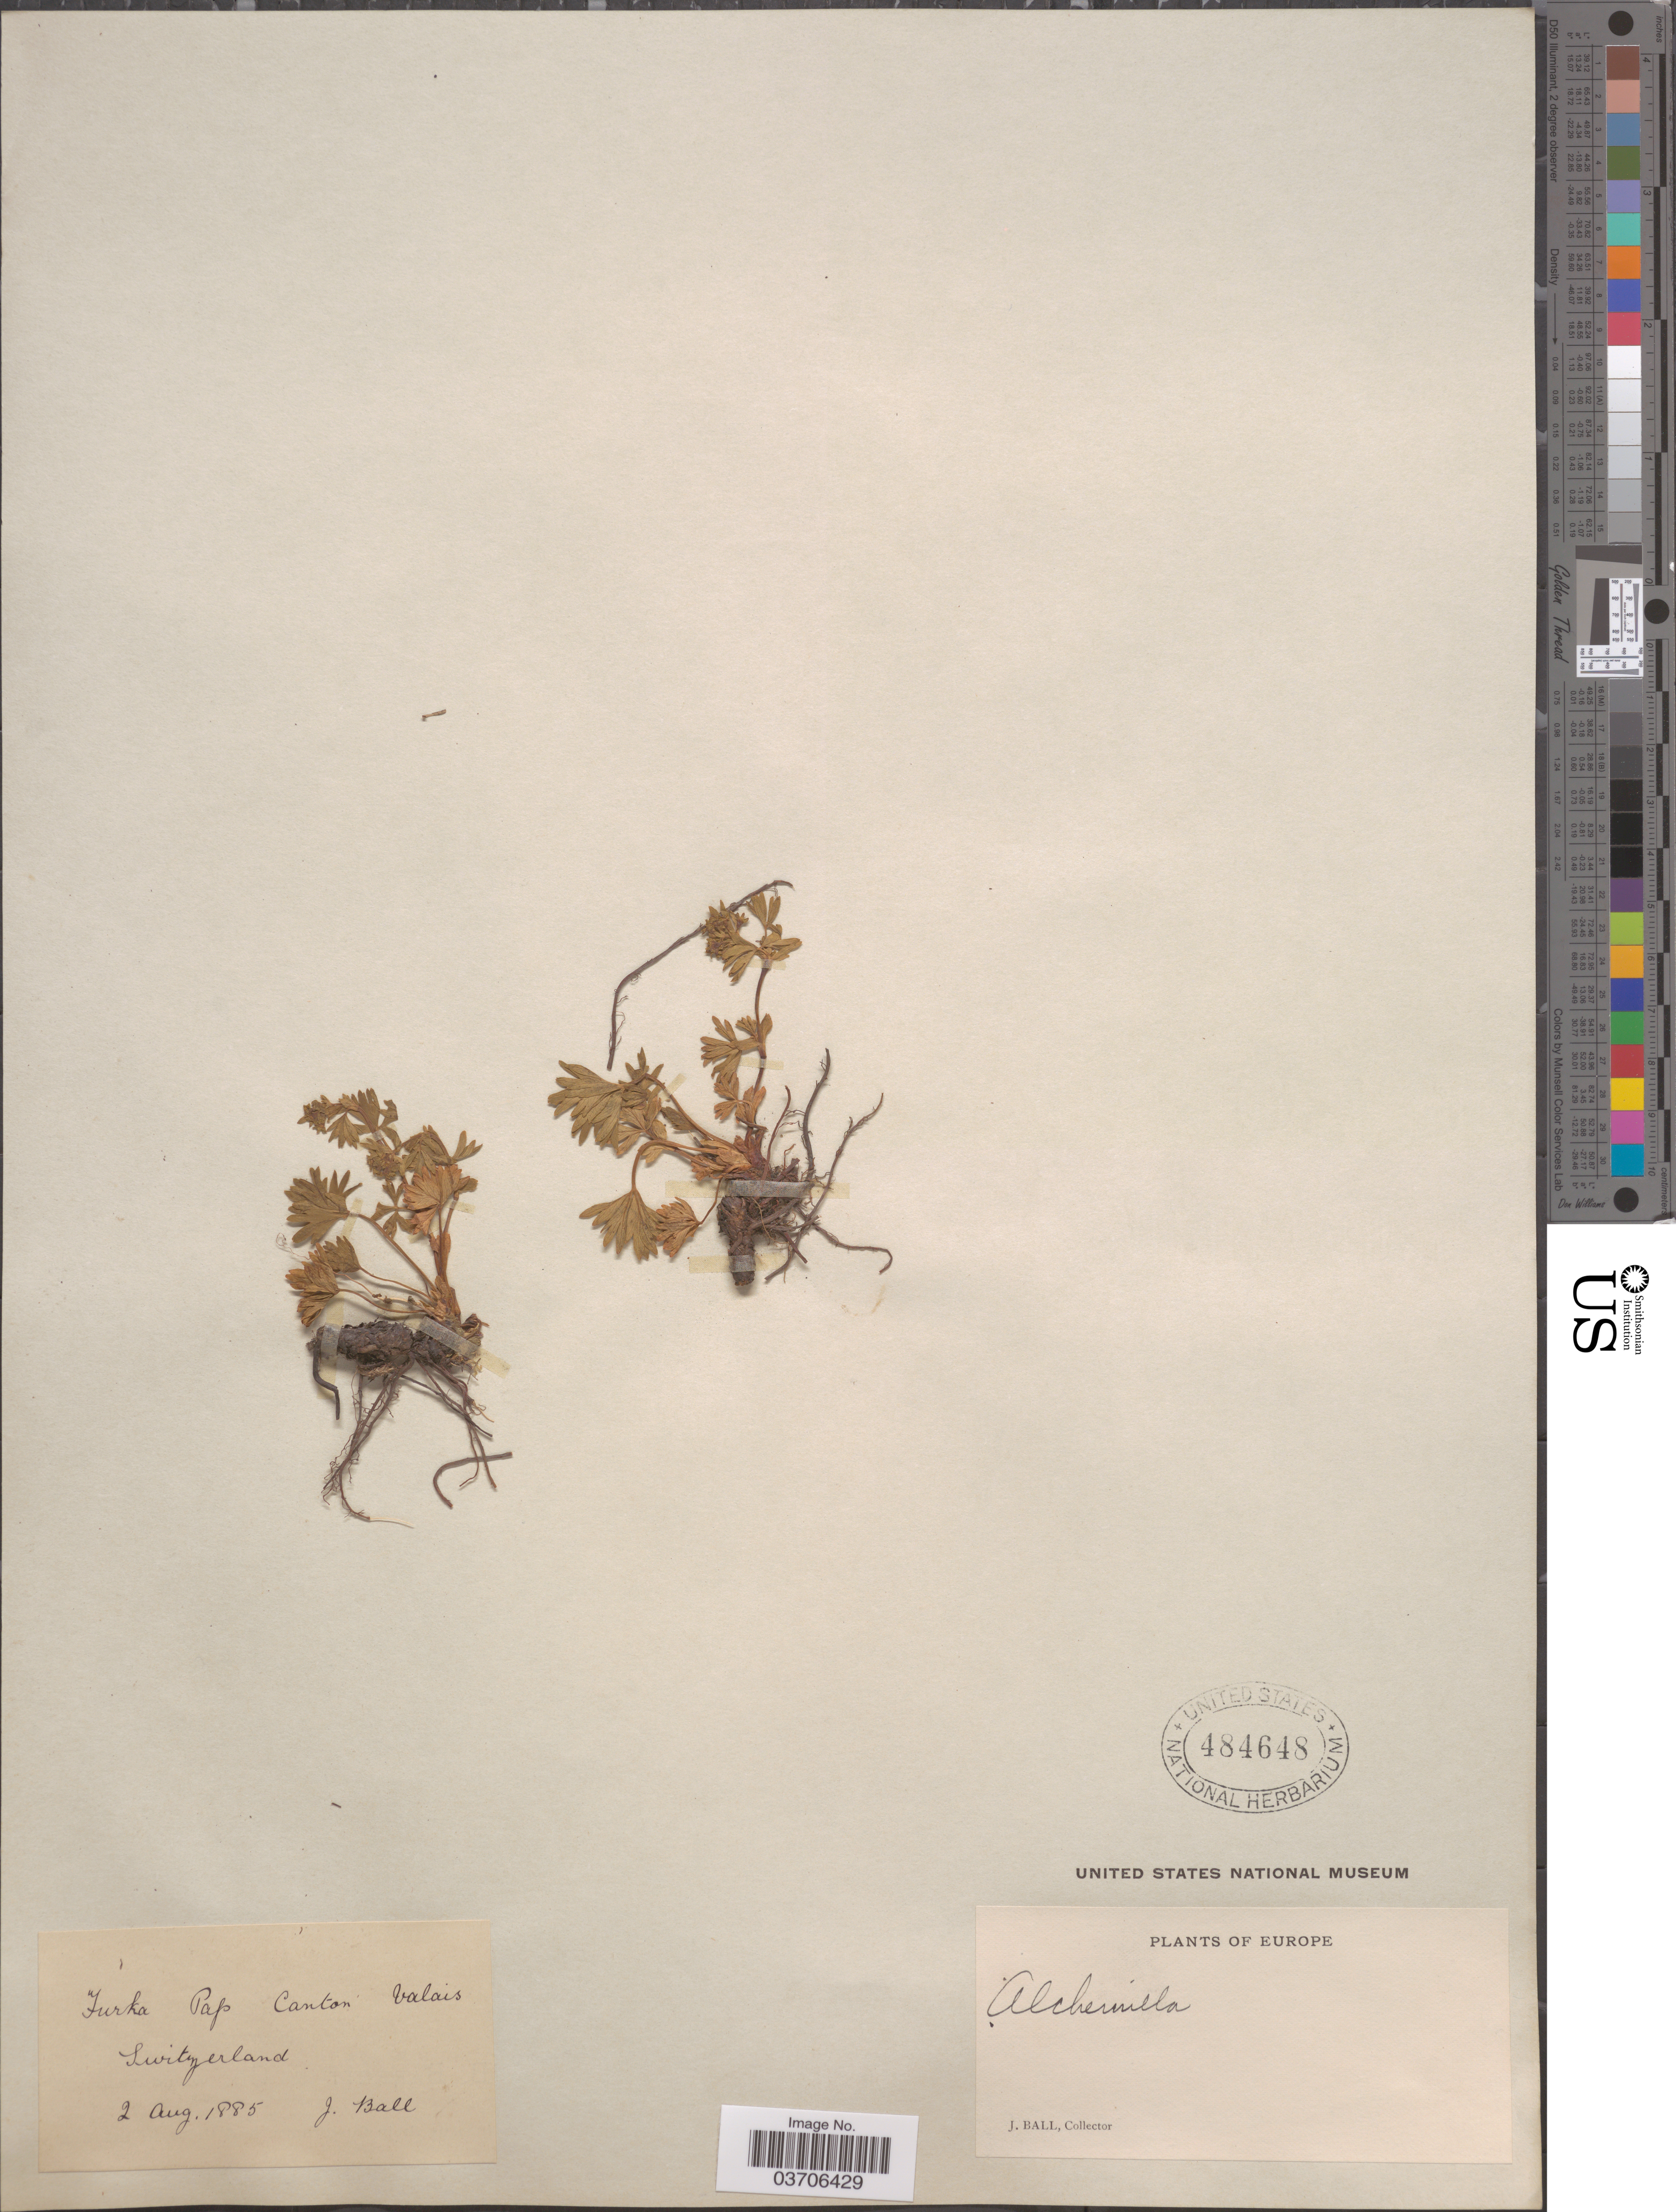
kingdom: Plantae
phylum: Tracheophyta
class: Magnoliopsida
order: Rosales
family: Rosaceae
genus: Alchemilla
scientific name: Alchemilla sp.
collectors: J. Ball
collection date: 1885-08-02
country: Switzerland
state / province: Valais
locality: Furka Pap Canton Valais.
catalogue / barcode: US 484648